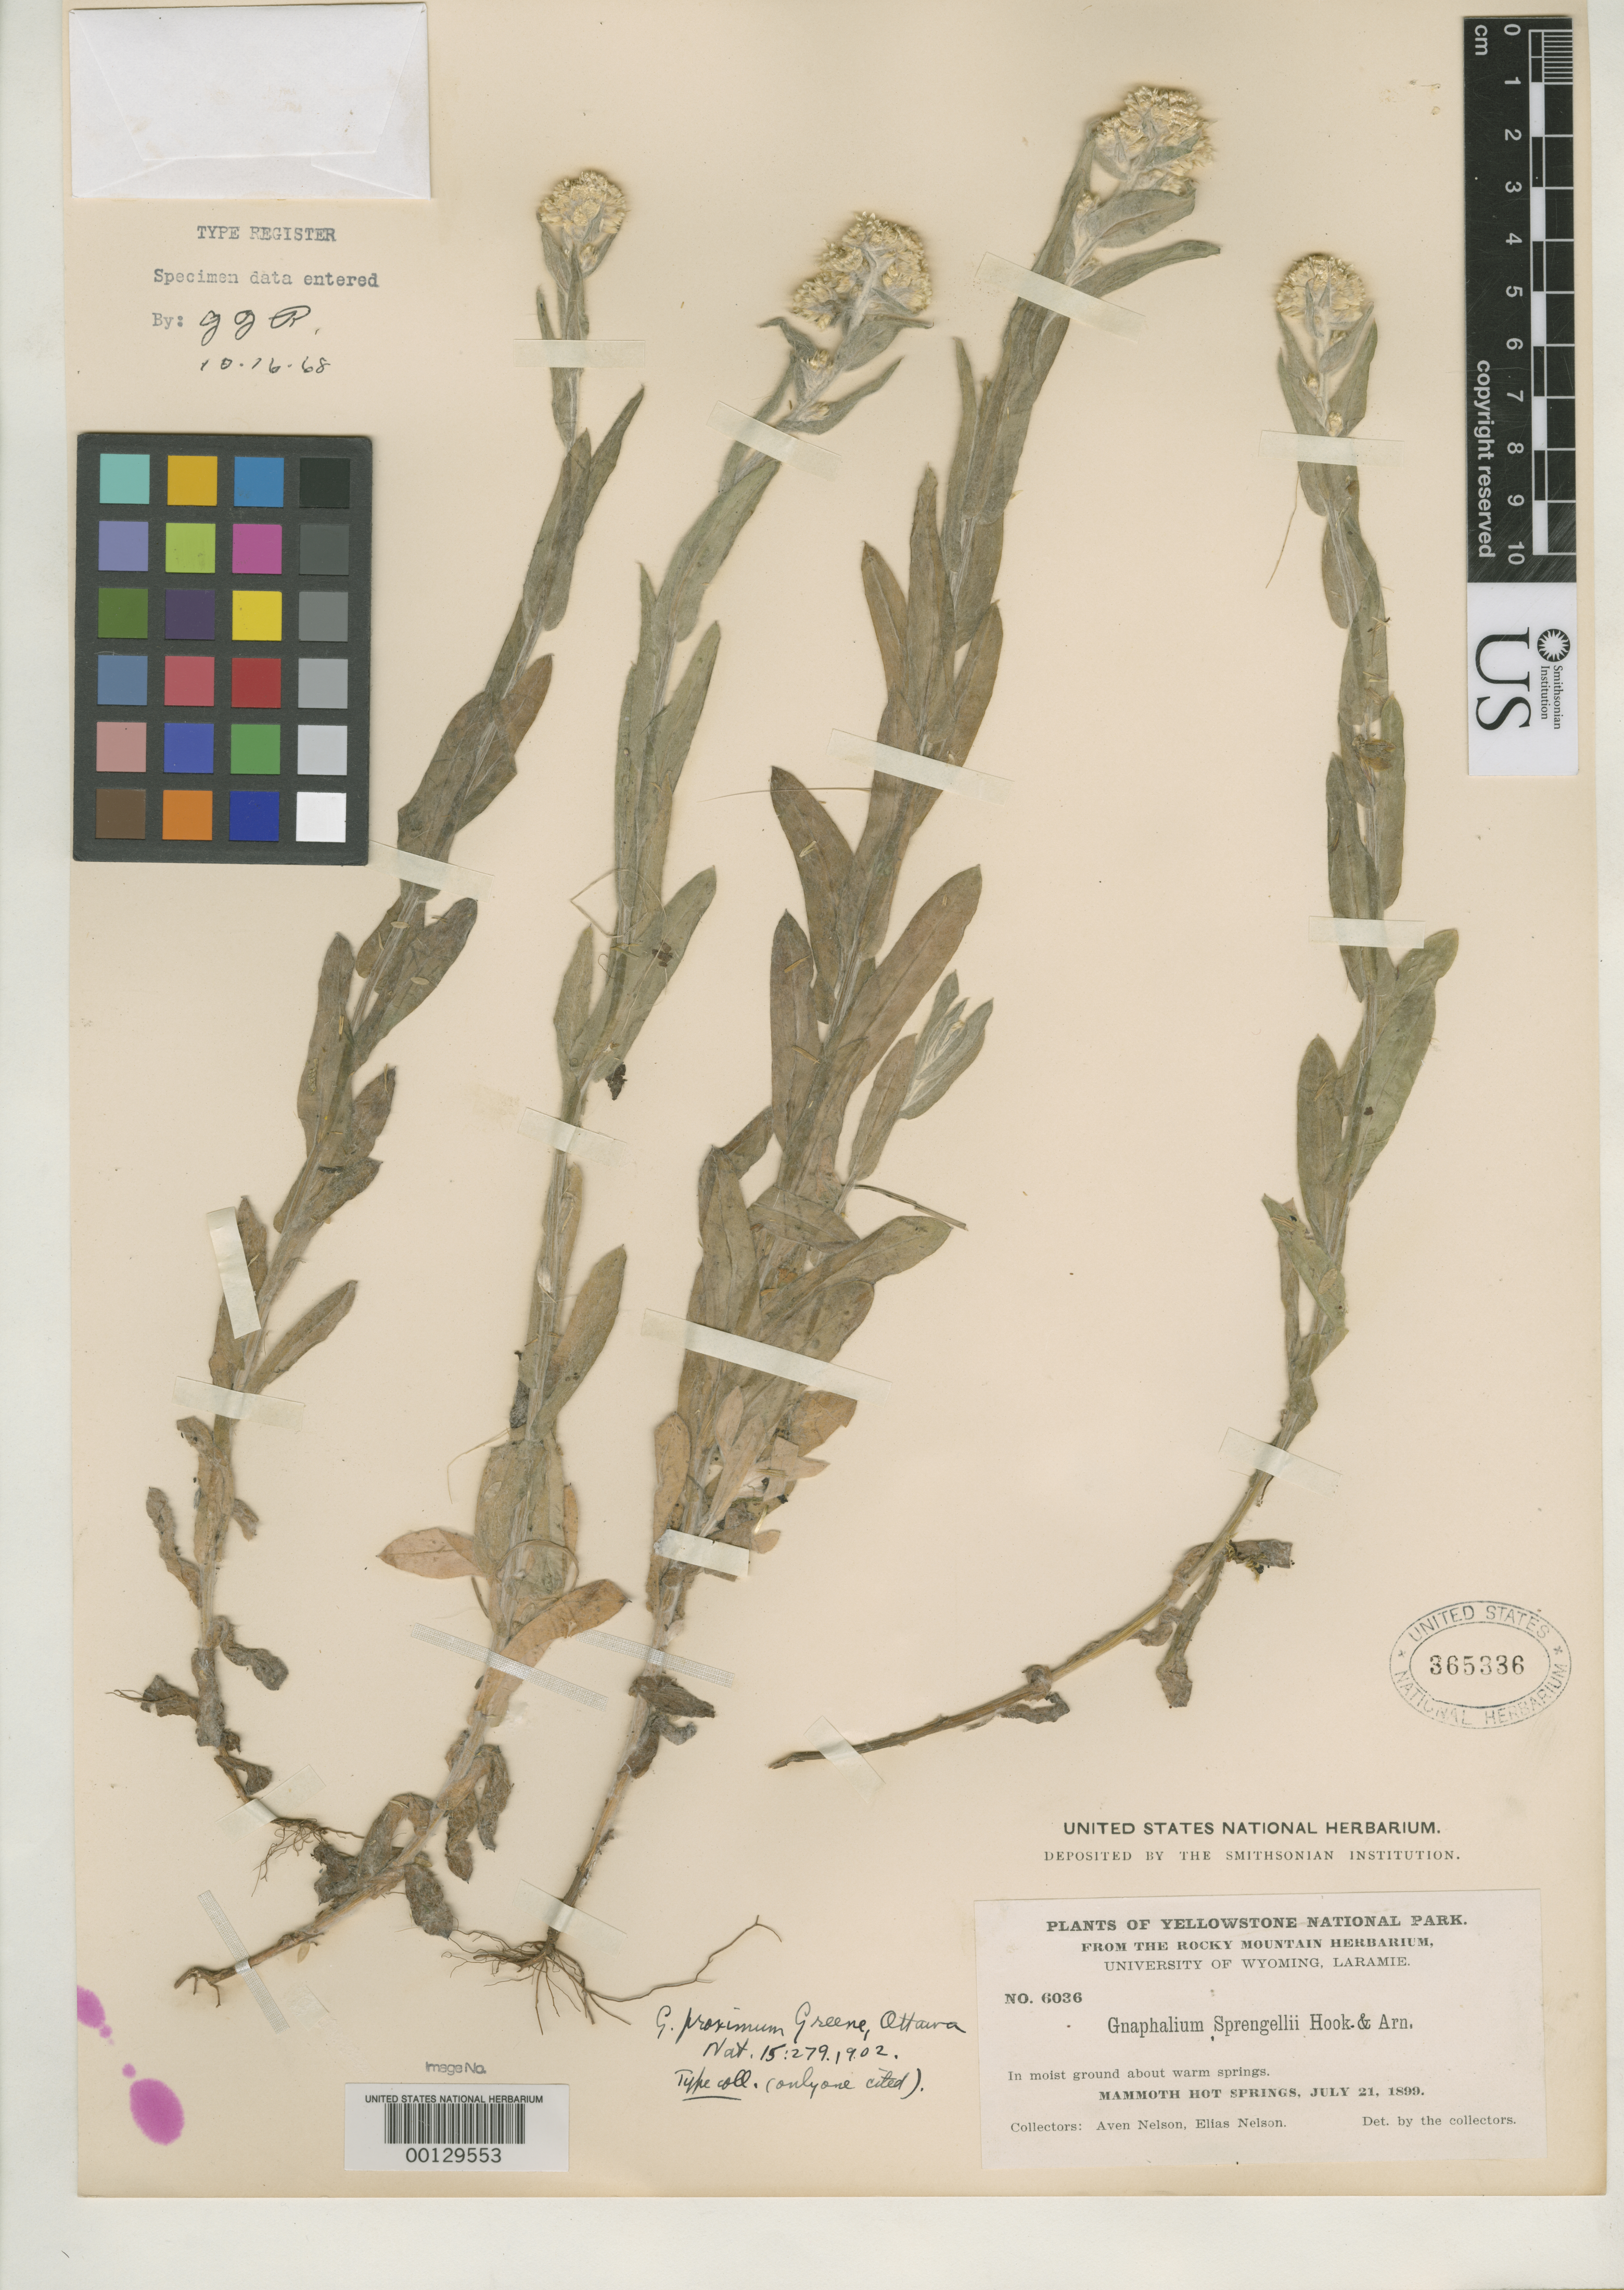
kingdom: Plantae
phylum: Tracheophyta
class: Magnoliopsida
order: Asterales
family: Asteraceae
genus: Gnaphalium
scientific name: Gnaphalium proximum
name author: Greene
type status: Type Material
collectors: A. Nelson & E. Nelson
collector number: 6036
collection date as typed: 21 Jul 1899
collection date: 1899-07-21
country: United States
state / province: Wyoming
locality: Yellowstone National Park, Mammoth Hot Springs.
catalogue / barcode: US 365336